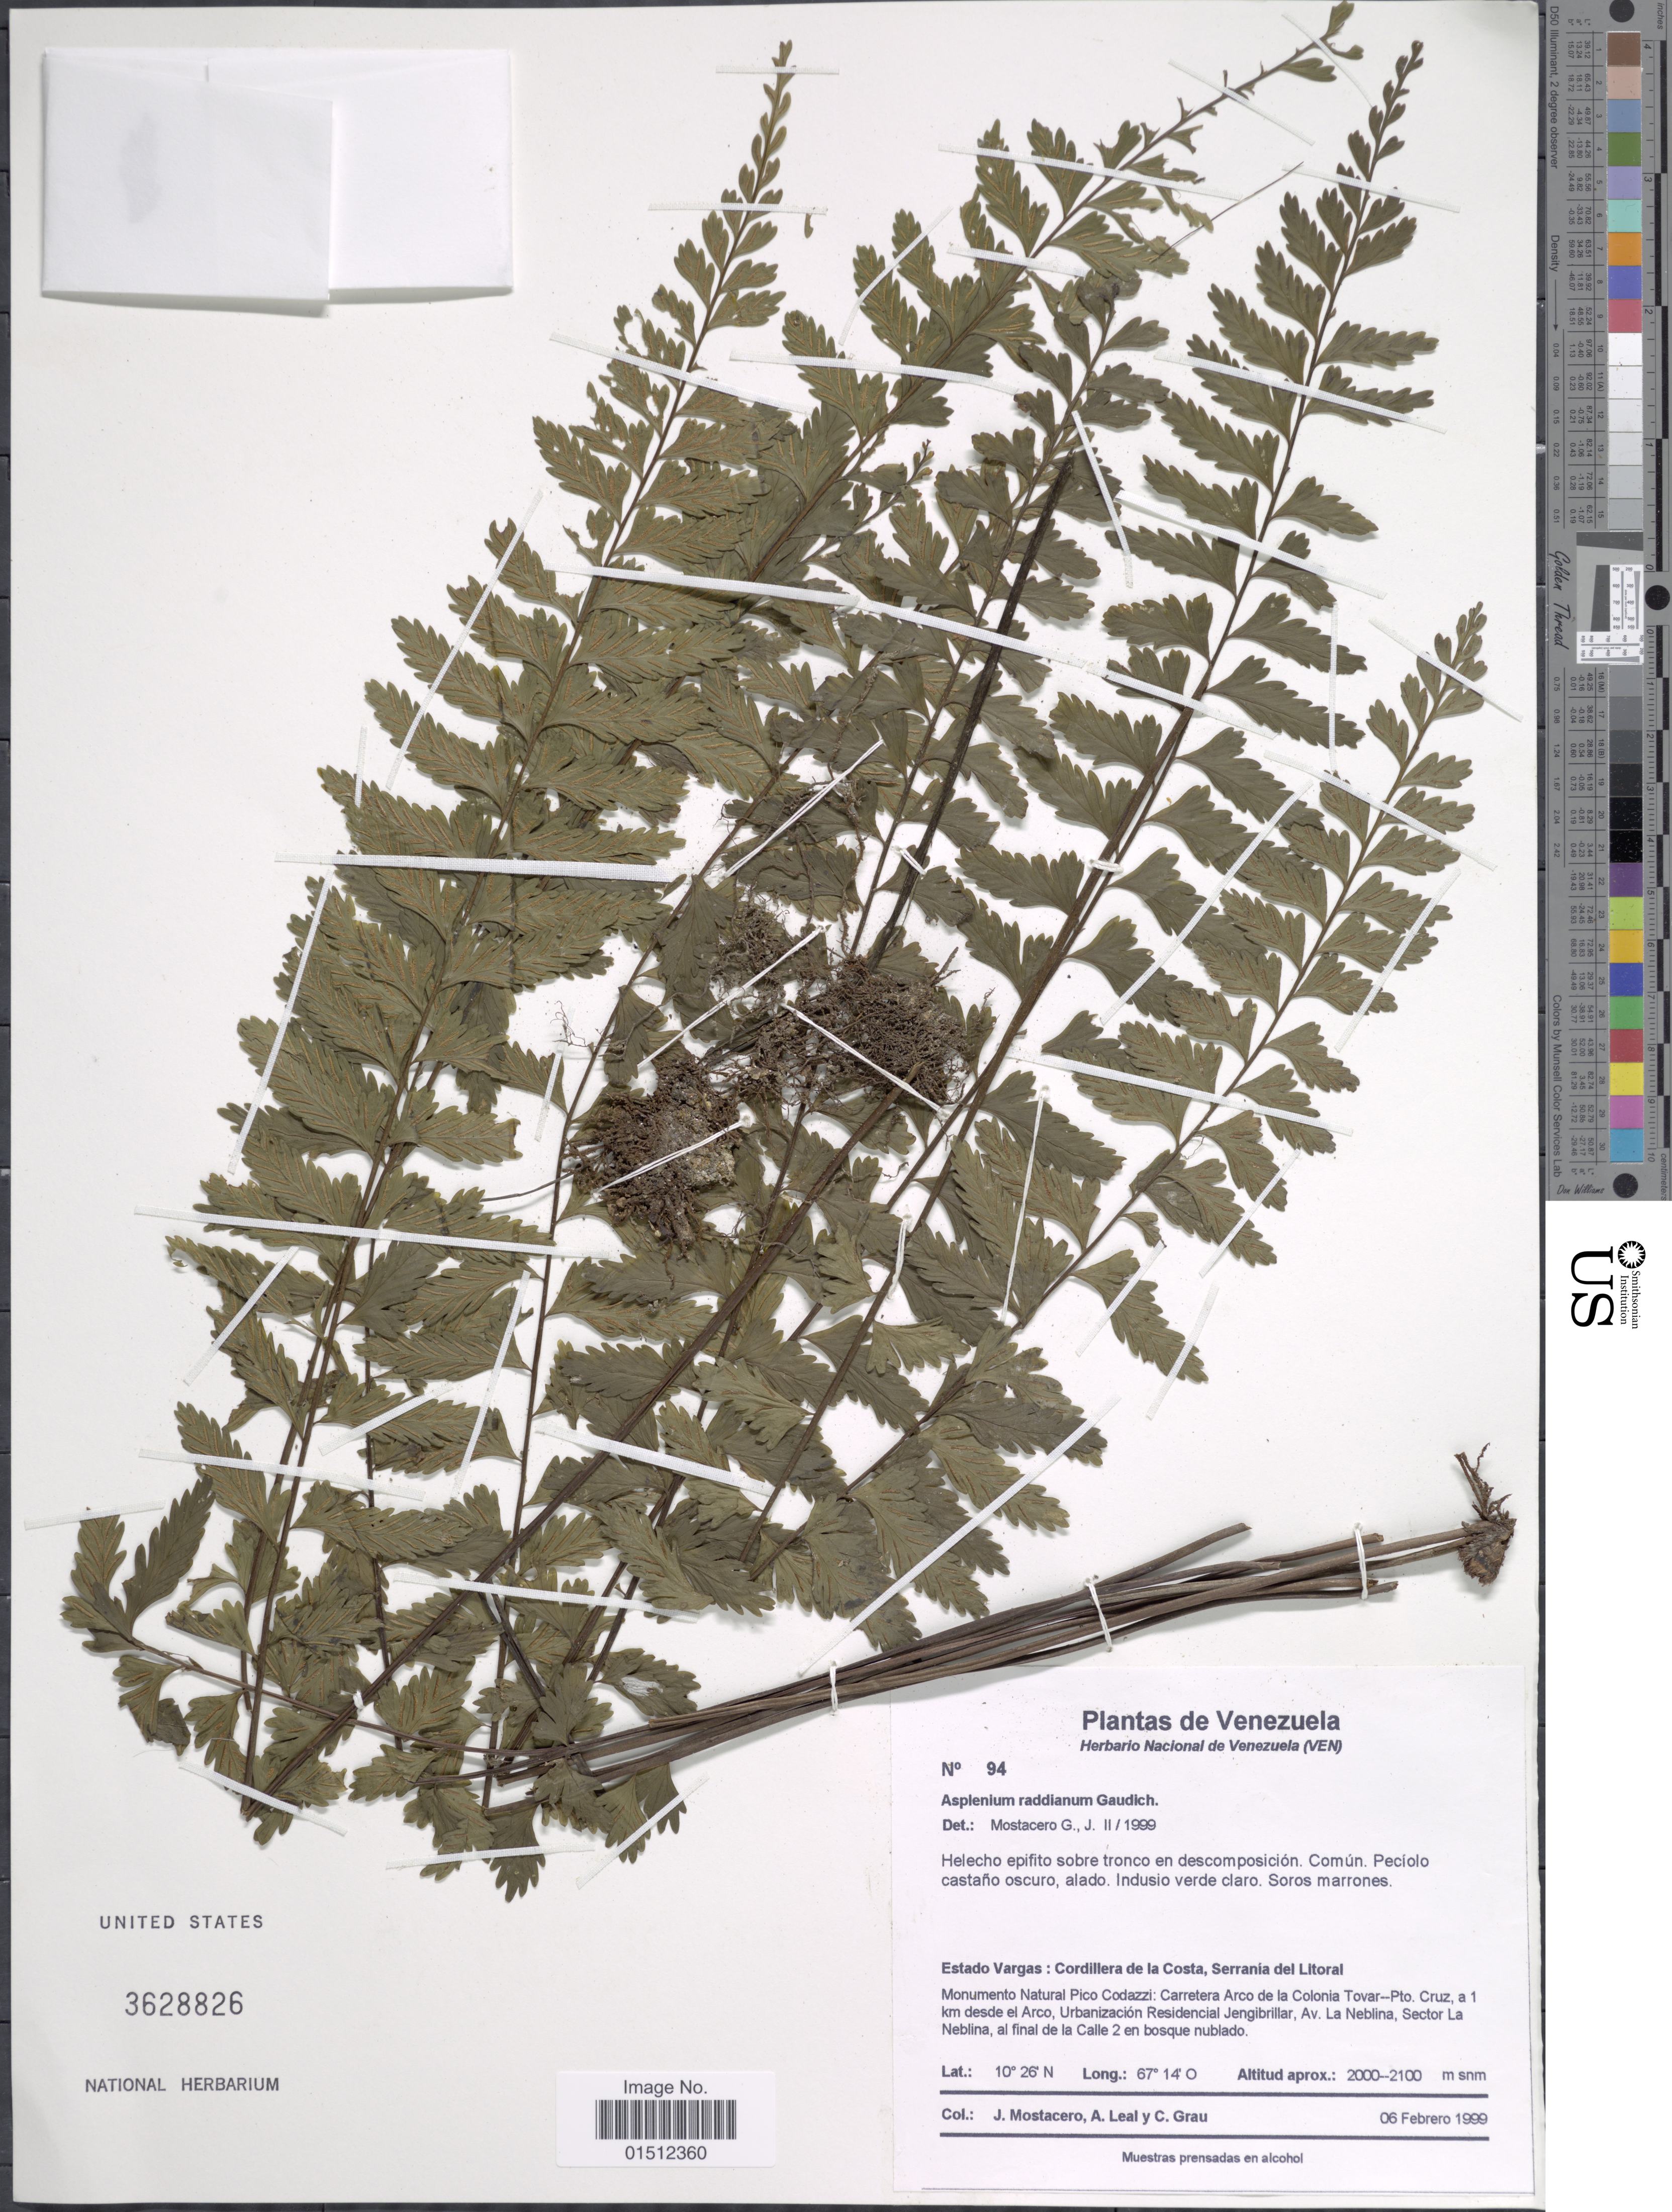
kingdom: Plantae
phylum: Tracheophyta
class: Polypodiopsida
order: Polypodiales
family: Aspleniaceae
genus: Asplenium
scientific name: Asplenium raddianum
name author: Gaudich.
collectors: J. Mostacero, A. Leal & J. Grau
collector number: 94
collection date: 1999-02-06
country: Venezuela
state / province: Vargas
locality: Venezuela, Estado Vargas: Cordillera de la Costa. Serrania del Litoral. Monumento Natural Pico Codazzi: Carretera Arco de la Colonia Tovar--Pto, Cruz, a 1 km desde el Arco, Urbanizacion Residencial Jengibrillar, Av. La Neblina. Sector La Neblina, al final de la calle C en bosque nublado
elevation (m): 2000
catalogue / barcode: US 3628826